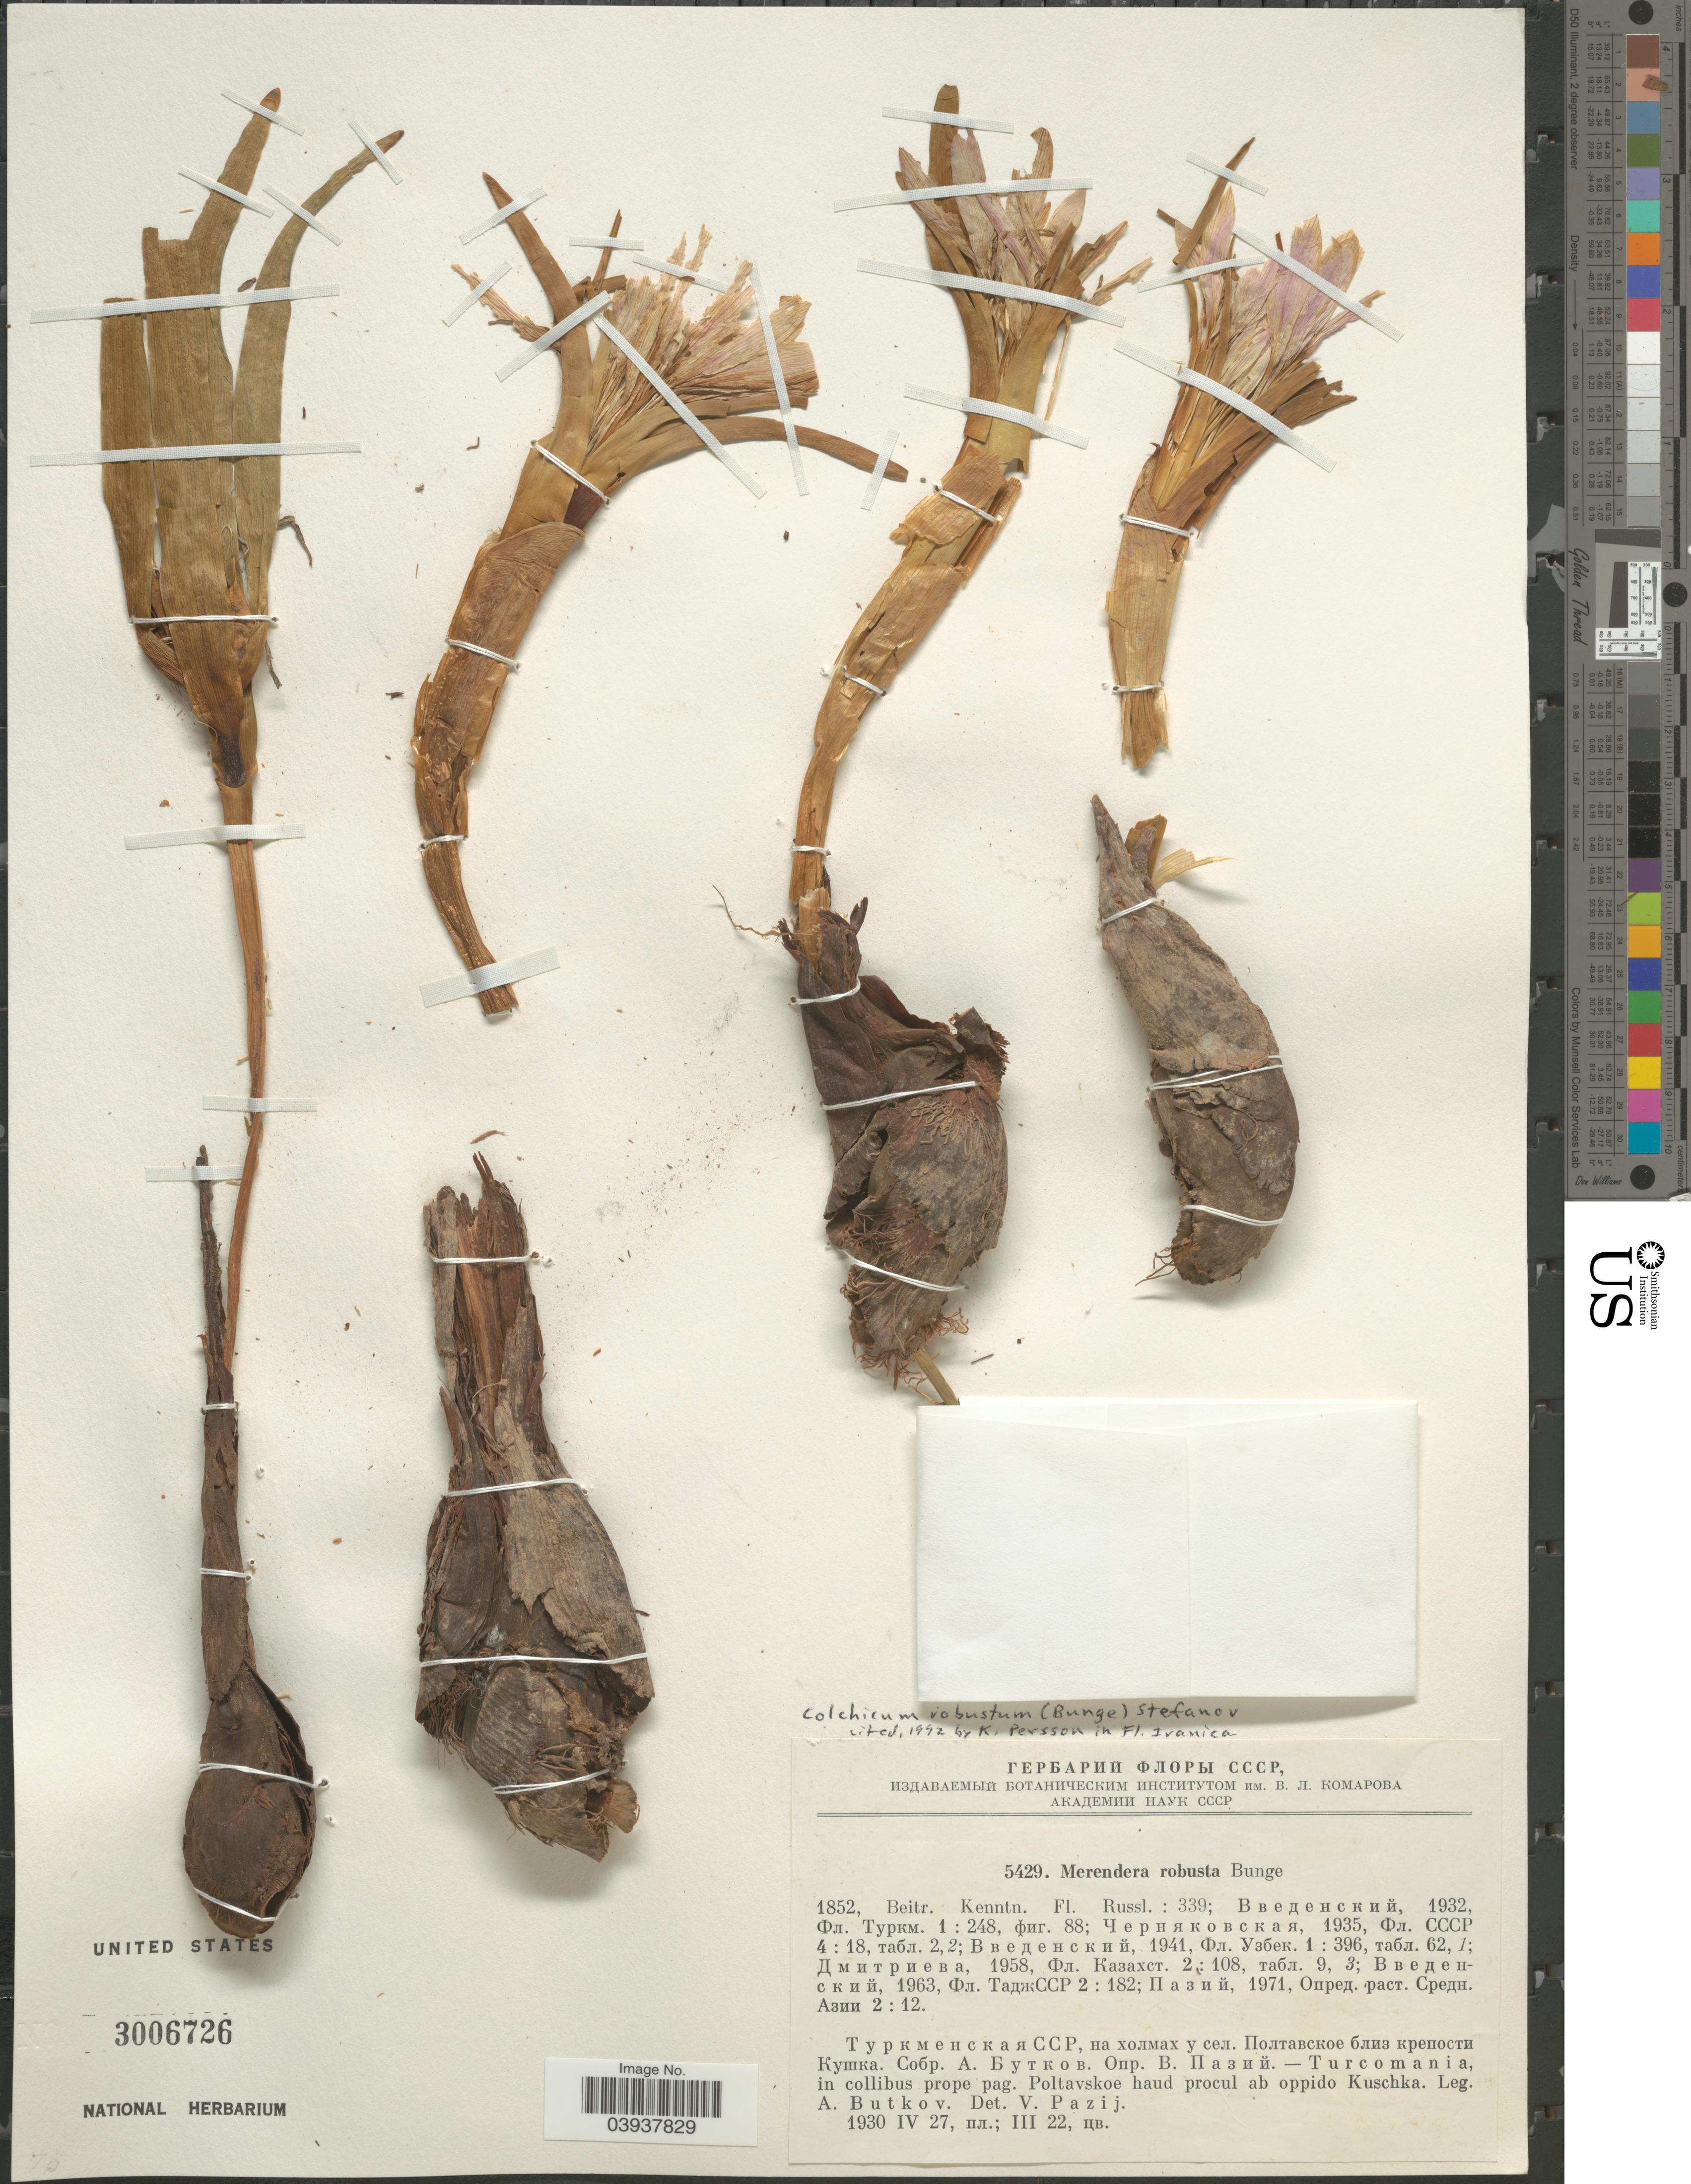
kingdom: Plantae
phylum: Tracheophyta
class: Liliopsida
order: Liliales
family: Colchicaceae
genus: Colchicum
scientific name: Colchicum robustum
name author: (Bunge) Stef.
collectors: A. Butkov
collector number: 5429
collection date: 1930-03-22/1930-04-27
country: Russian Federation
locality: X - Turcomania, in collibus prope pag. Poltavskoe haud procul ab oppido Kuschka.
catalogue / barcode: US 3006726